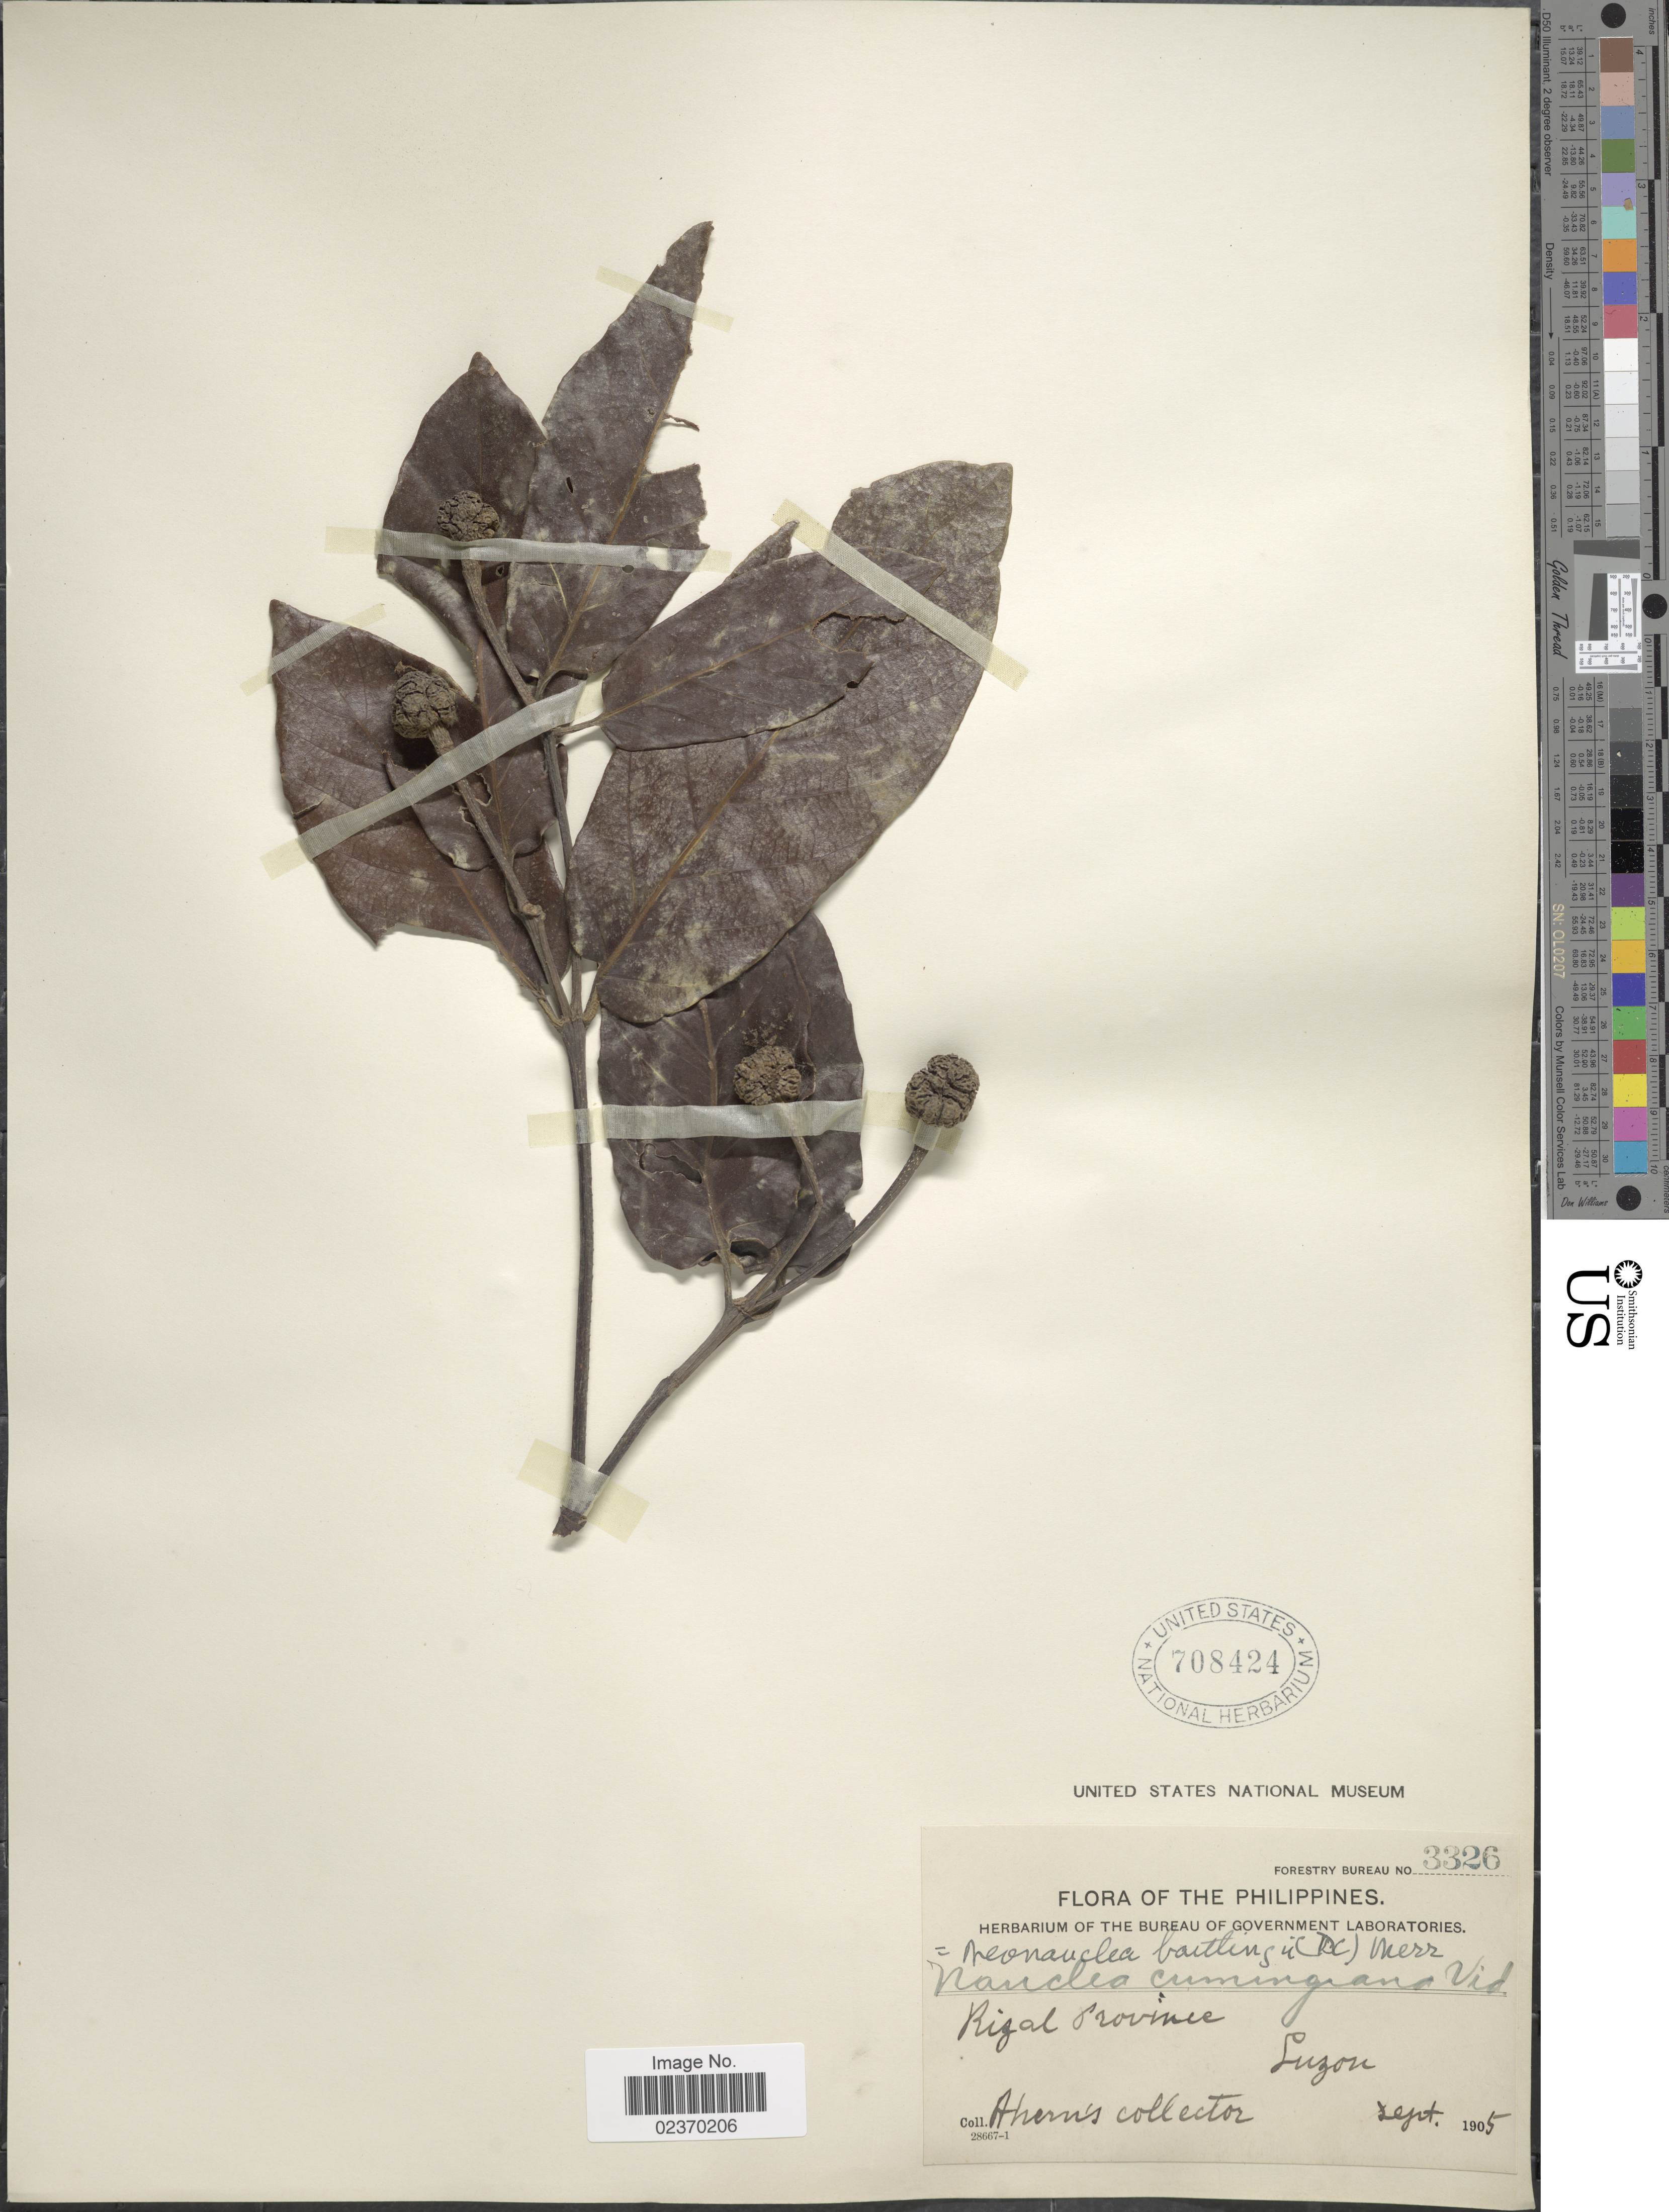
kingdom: Plantae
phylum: Tracheophyta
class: Magnoliopsida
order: Gentianales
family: Rubiaceae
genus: Neonauclea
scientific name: Neonauclea bartlingii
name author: (DC.) Merr.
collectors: Ahern's collector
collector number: Forestry Bureau 3326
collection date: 1905-09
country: Philippines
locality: Rizal Province, Luzon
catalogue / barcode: US 708424